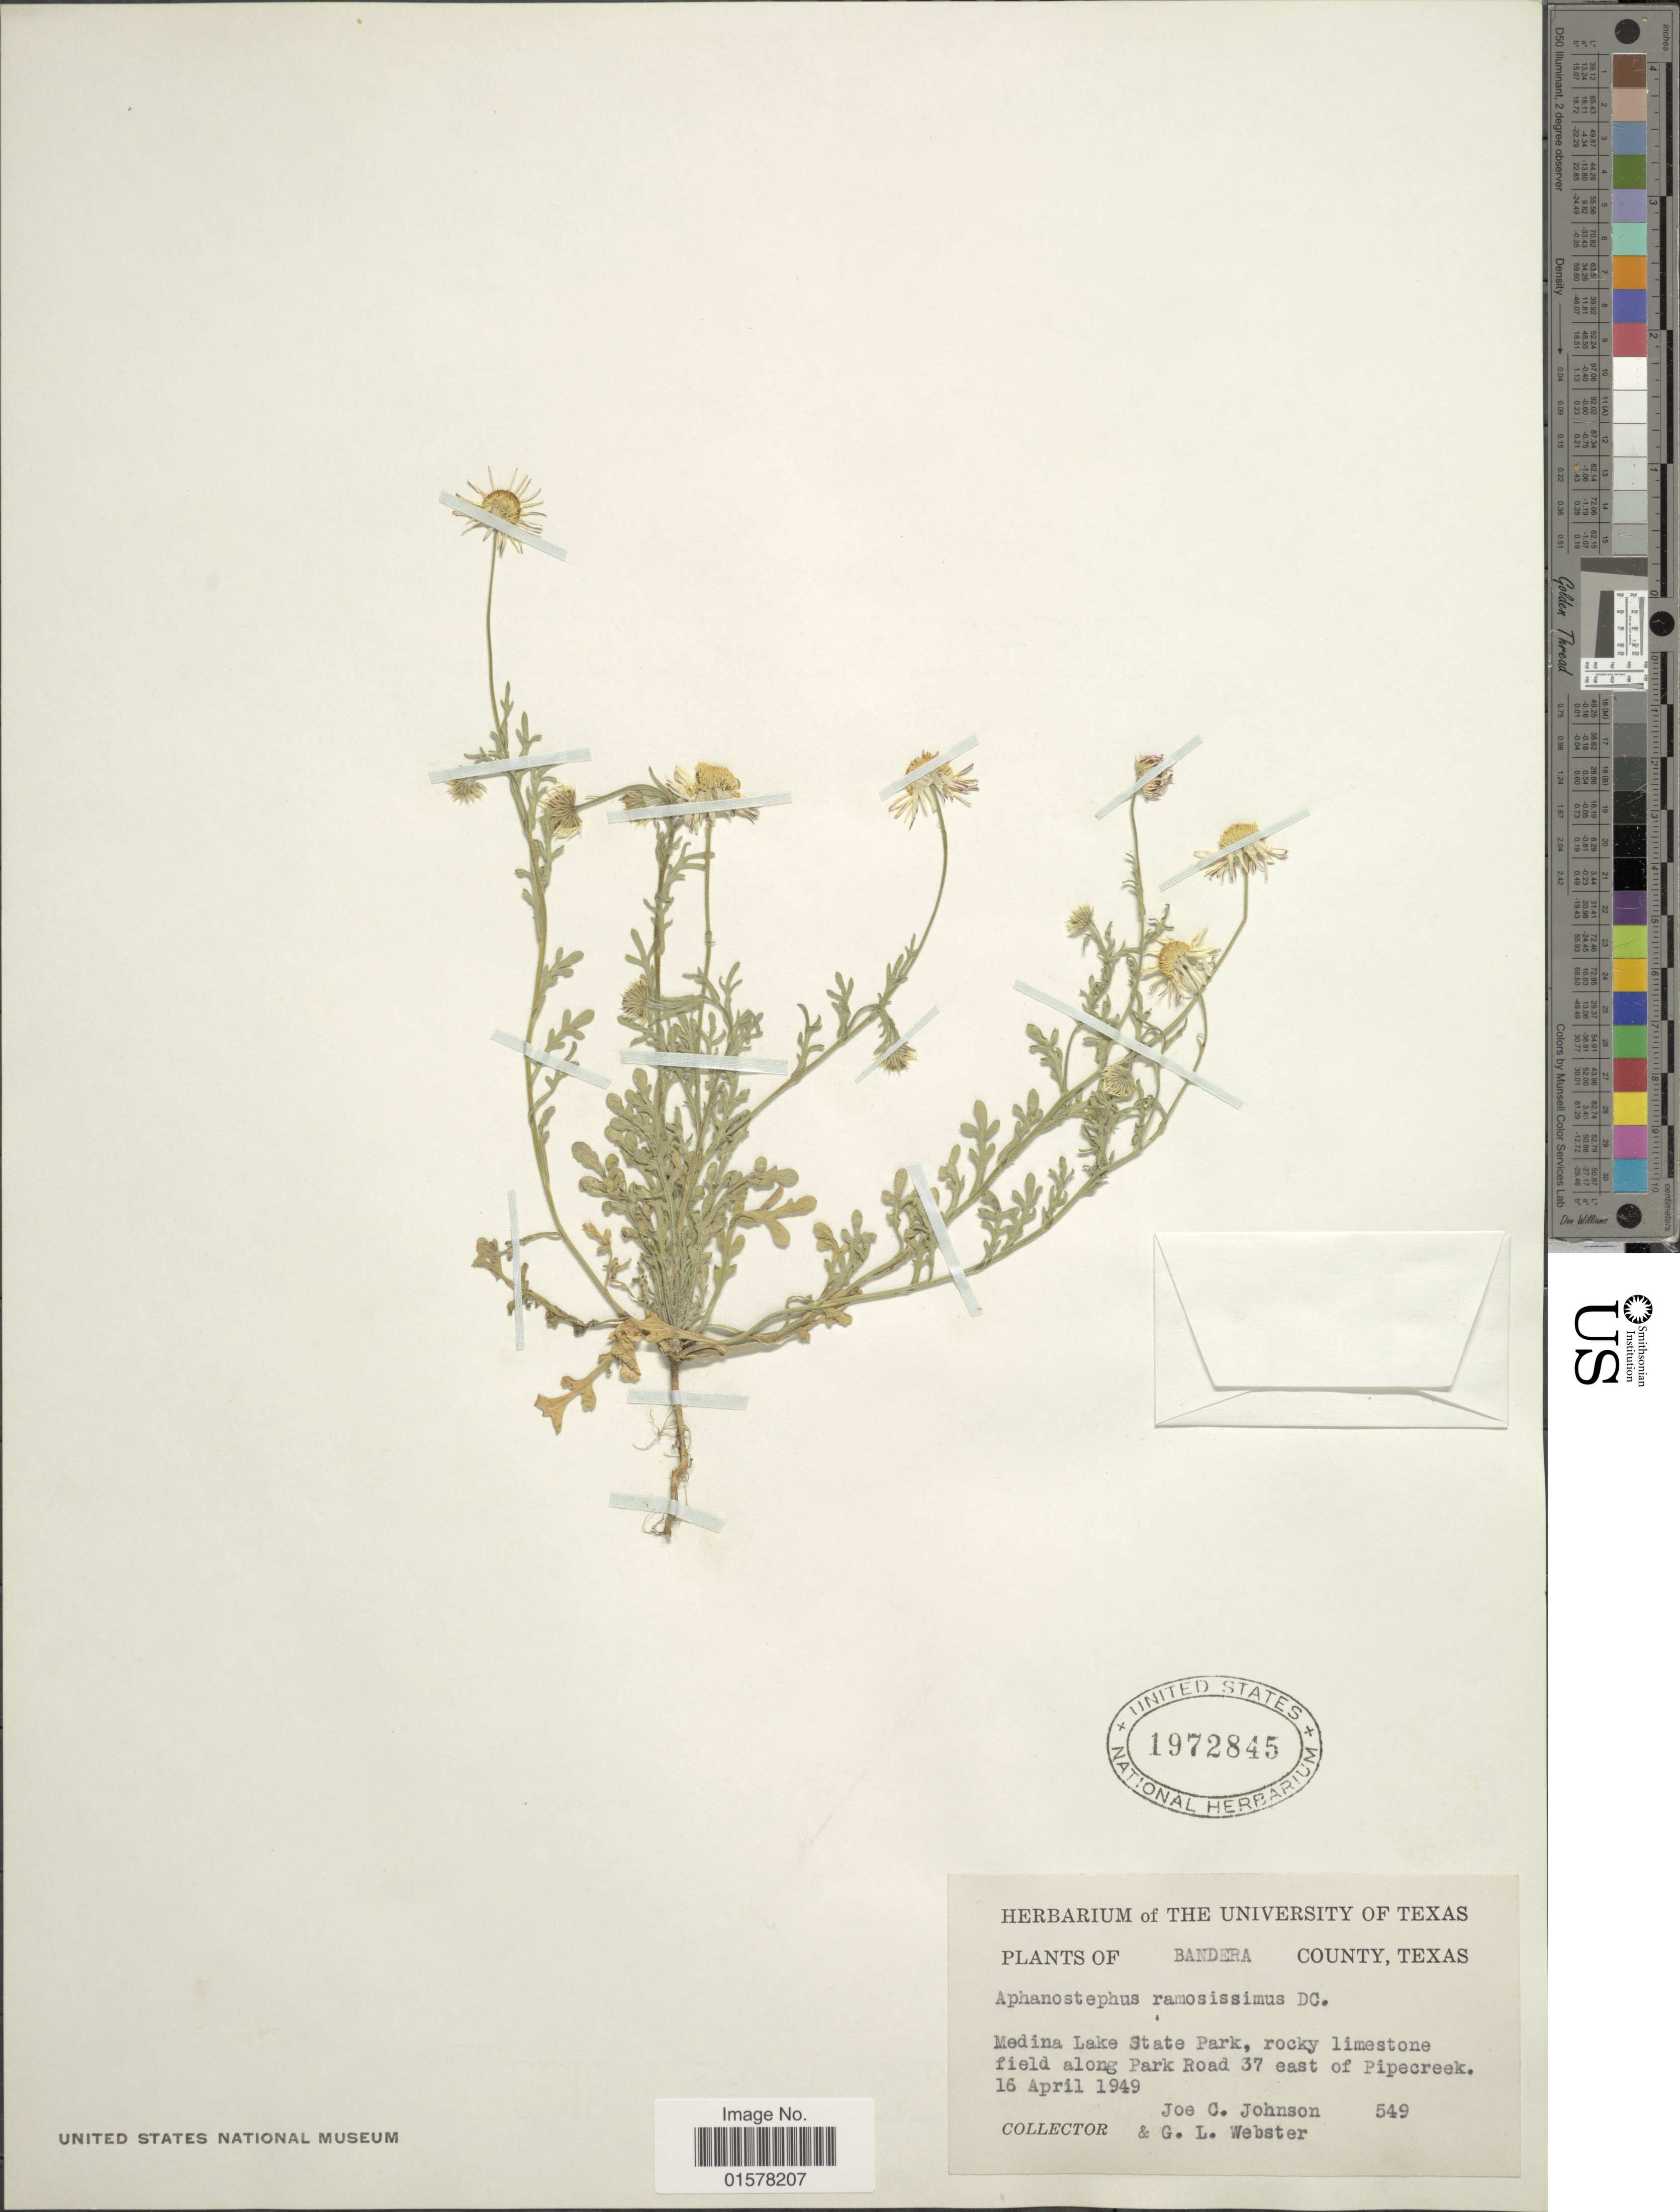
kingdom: Plantae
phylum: Tracheophyta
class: Magnoliopsida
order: Asterales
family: Asteraceae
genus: Aphanostephus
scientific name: Aphanostephus ramosissimus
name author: DC.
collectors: J. C. Johnson & G. L. Webster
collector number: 549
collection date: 1949-04-16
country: United States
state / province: Texas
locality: Bandera County, Texas. Medina Lake State Park, rocky limestone field along Park Road 37 east of Pipecreek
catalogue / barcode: US 1972845